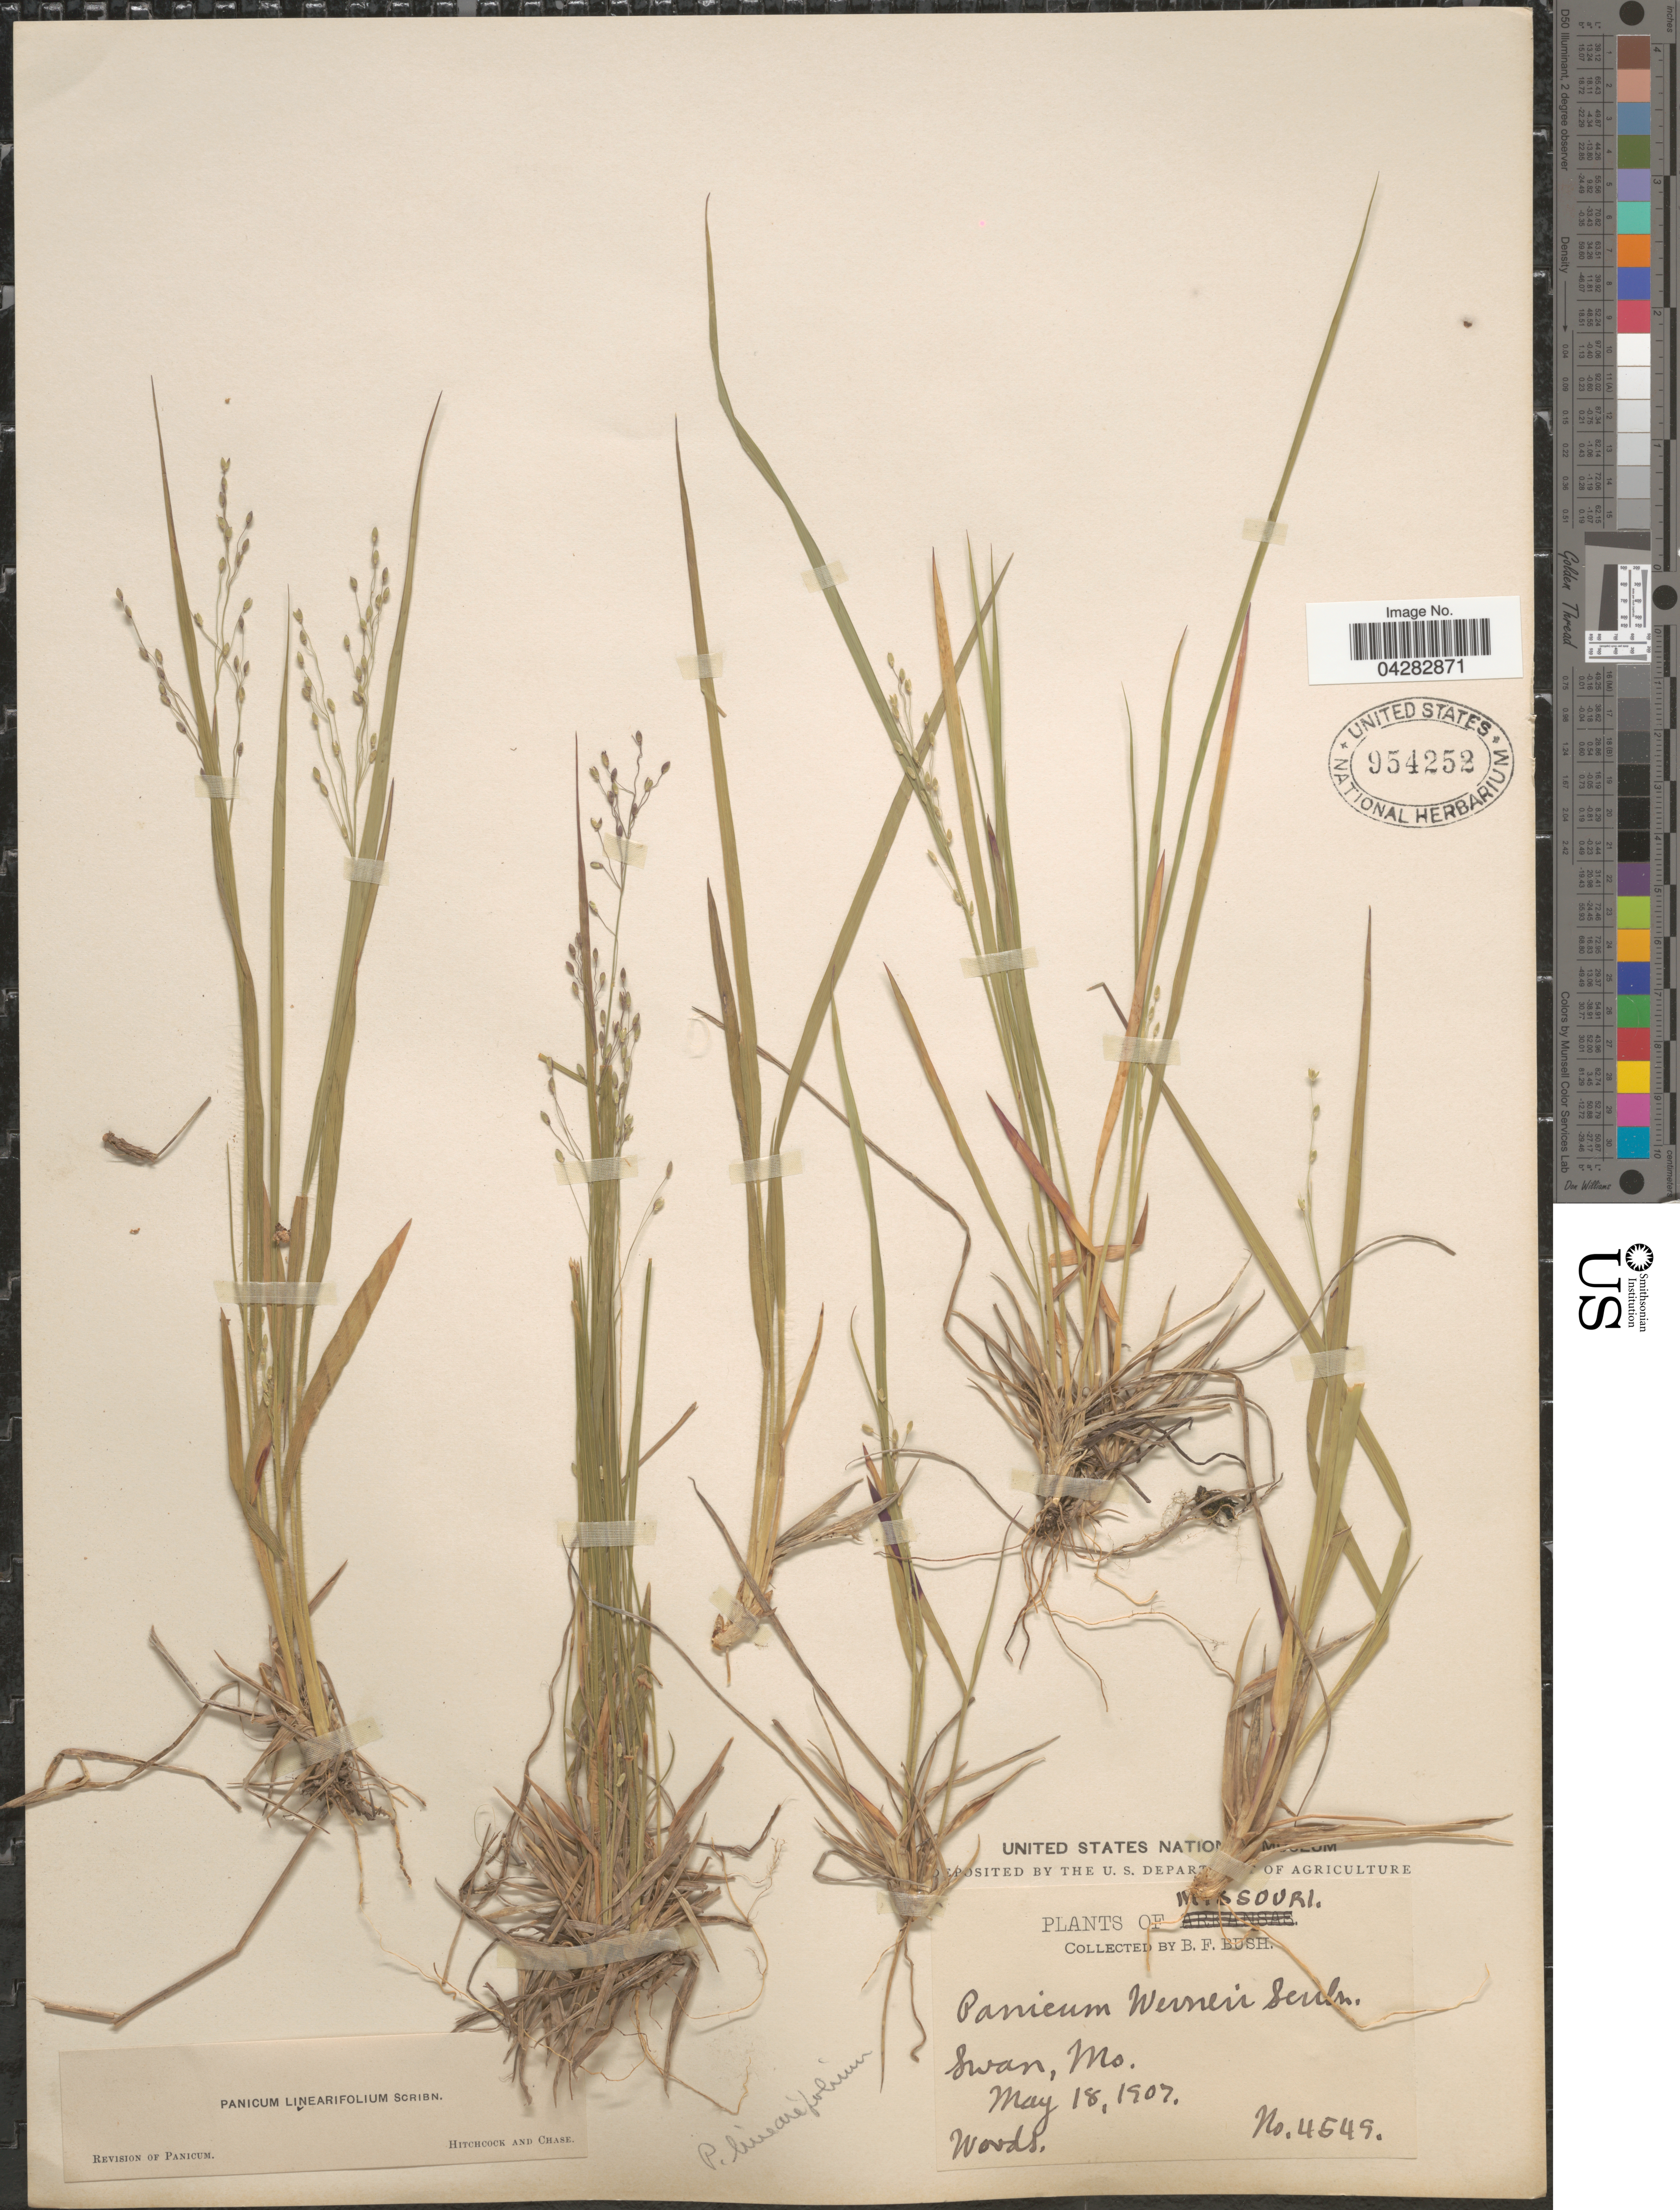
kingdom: Plantae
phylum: Tracheophyta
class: Liliopsida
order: Poales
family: Poaceae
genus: Dichanthelium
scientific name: Dichanthelium linearifolium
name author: (Scribn.) Gould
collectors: B. F. Bush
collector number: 4549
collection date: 1907-05-18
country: United States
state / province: Missouri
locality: Swan.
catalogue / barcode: US 954252